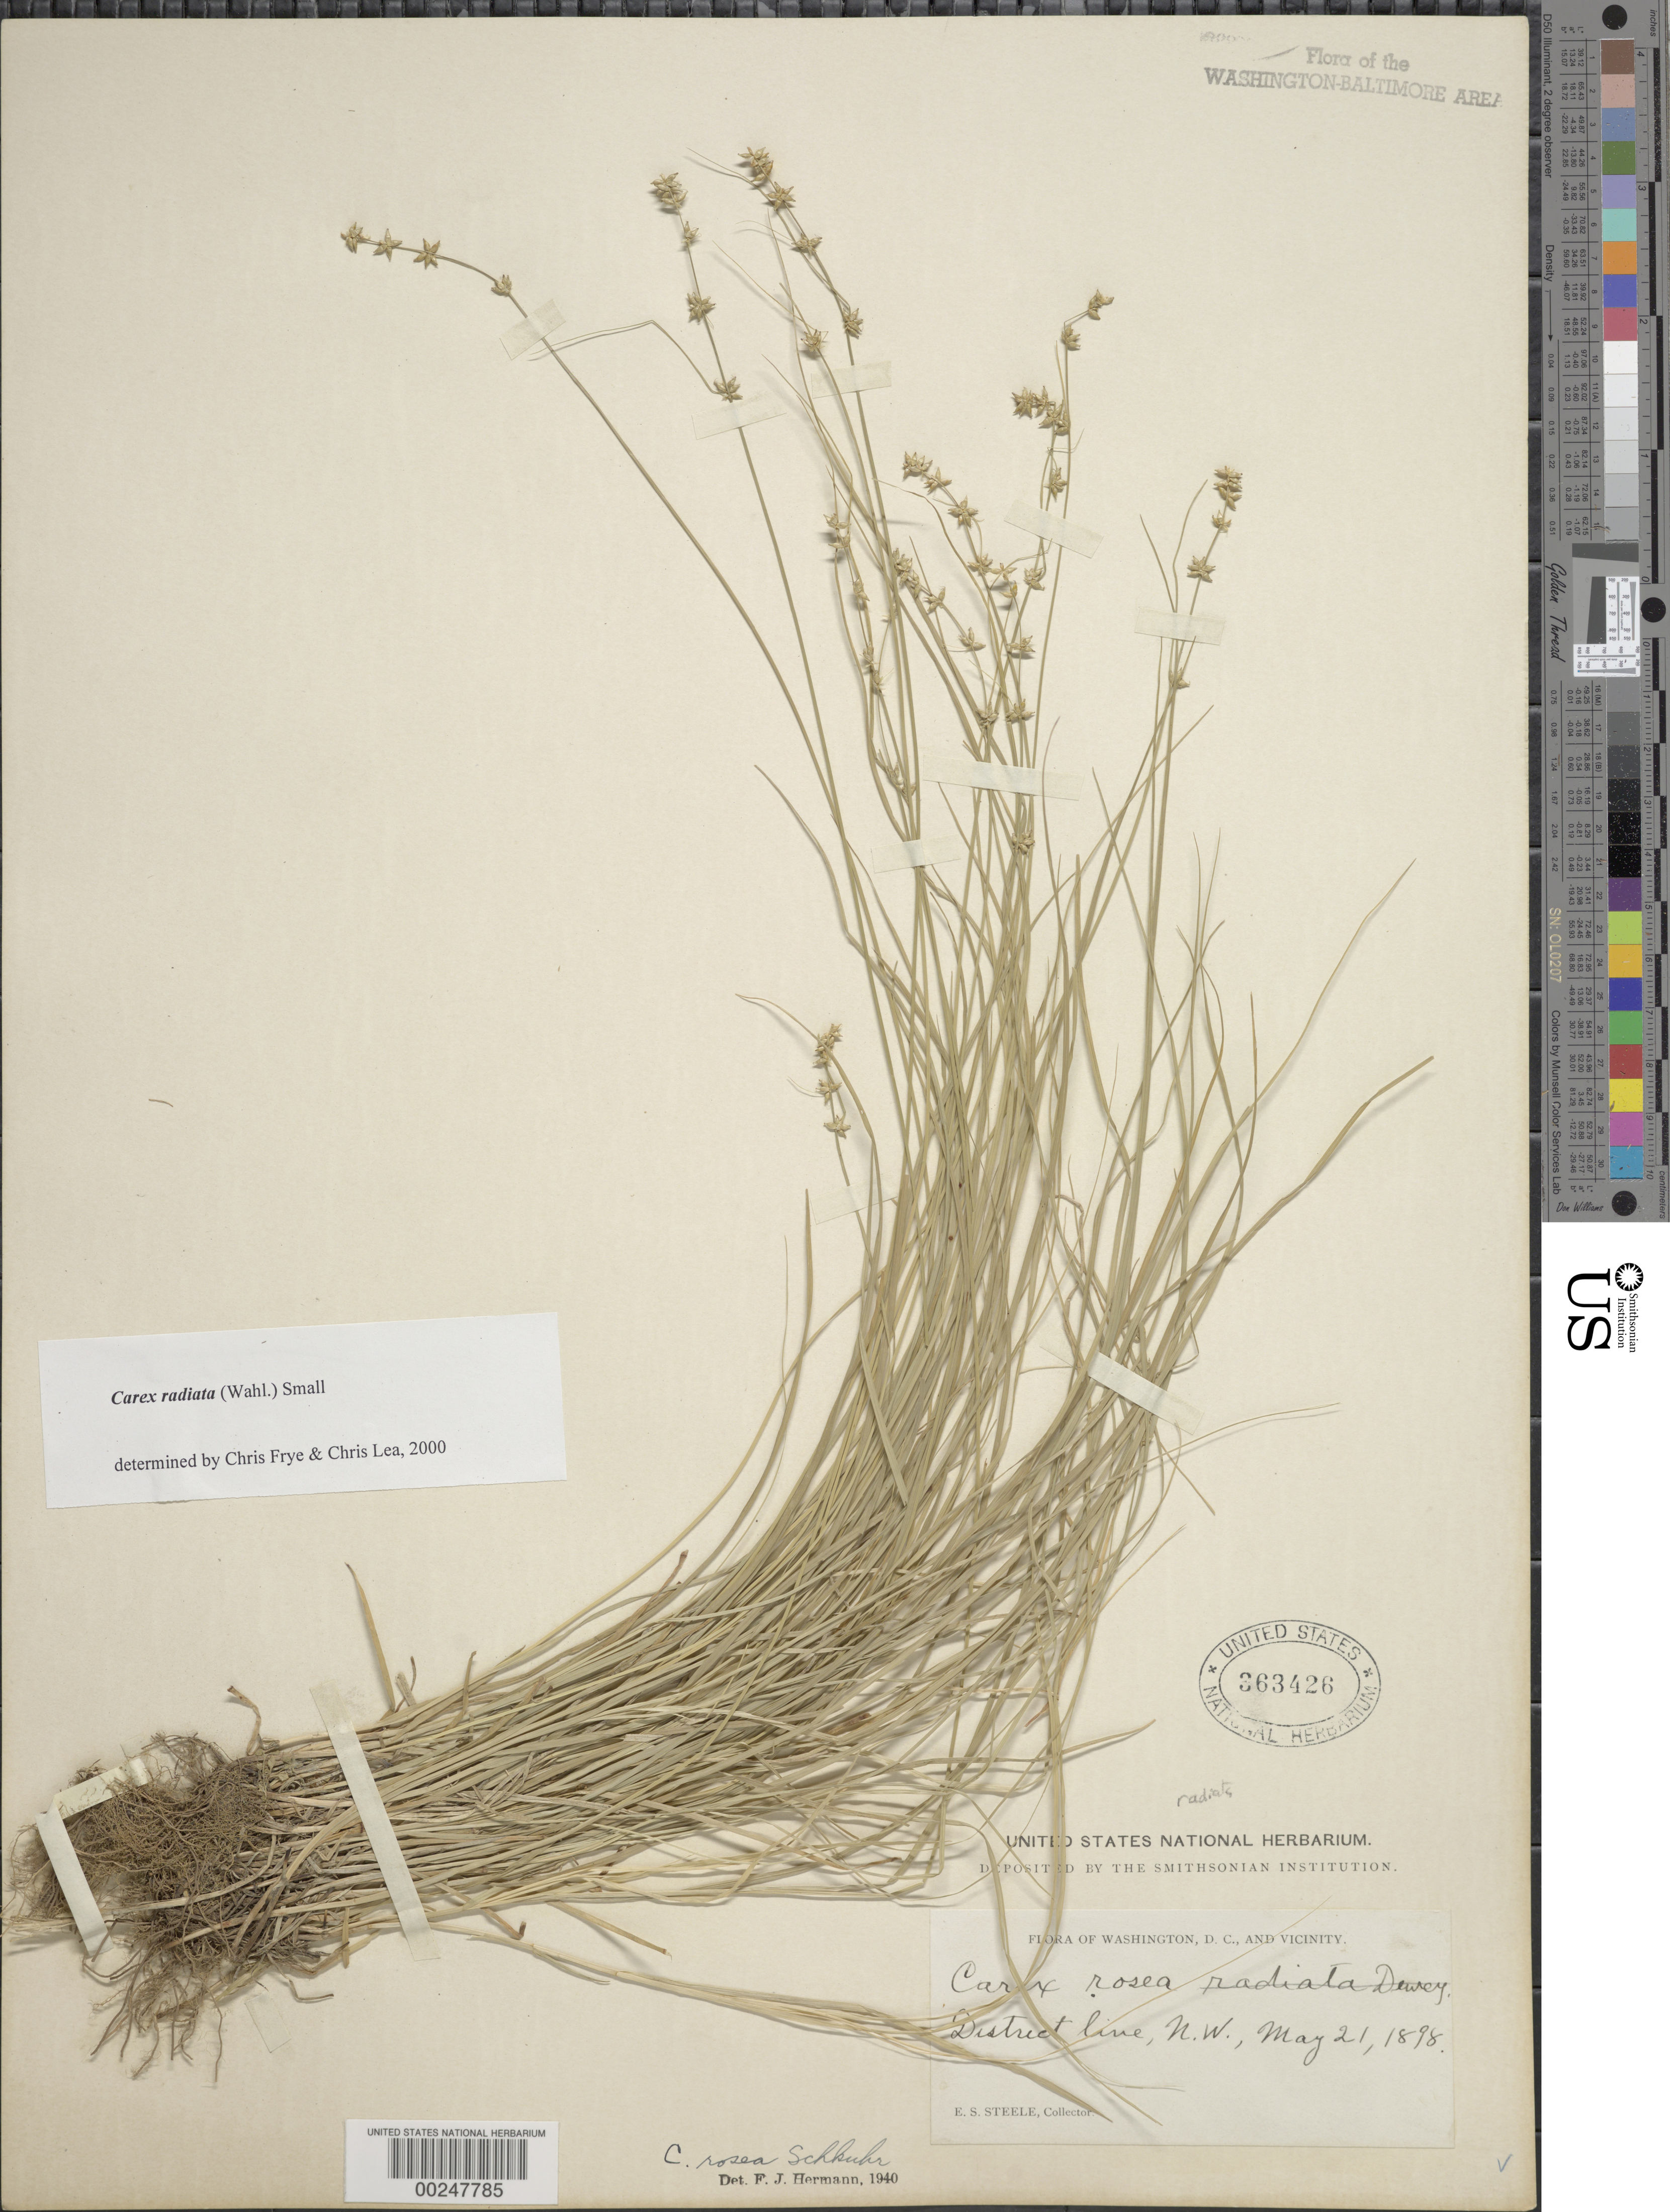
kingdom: Plantae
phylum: Tracheophyta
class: Liliopsida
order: Poales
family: Cyperaceae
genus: Carex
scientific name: Carex radiata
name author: (Wahlenb.) Small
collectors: E. Steele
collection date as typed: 21 May 1898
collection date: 1898-05-21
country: United States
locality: District Line, northwest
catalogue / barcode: US 363426